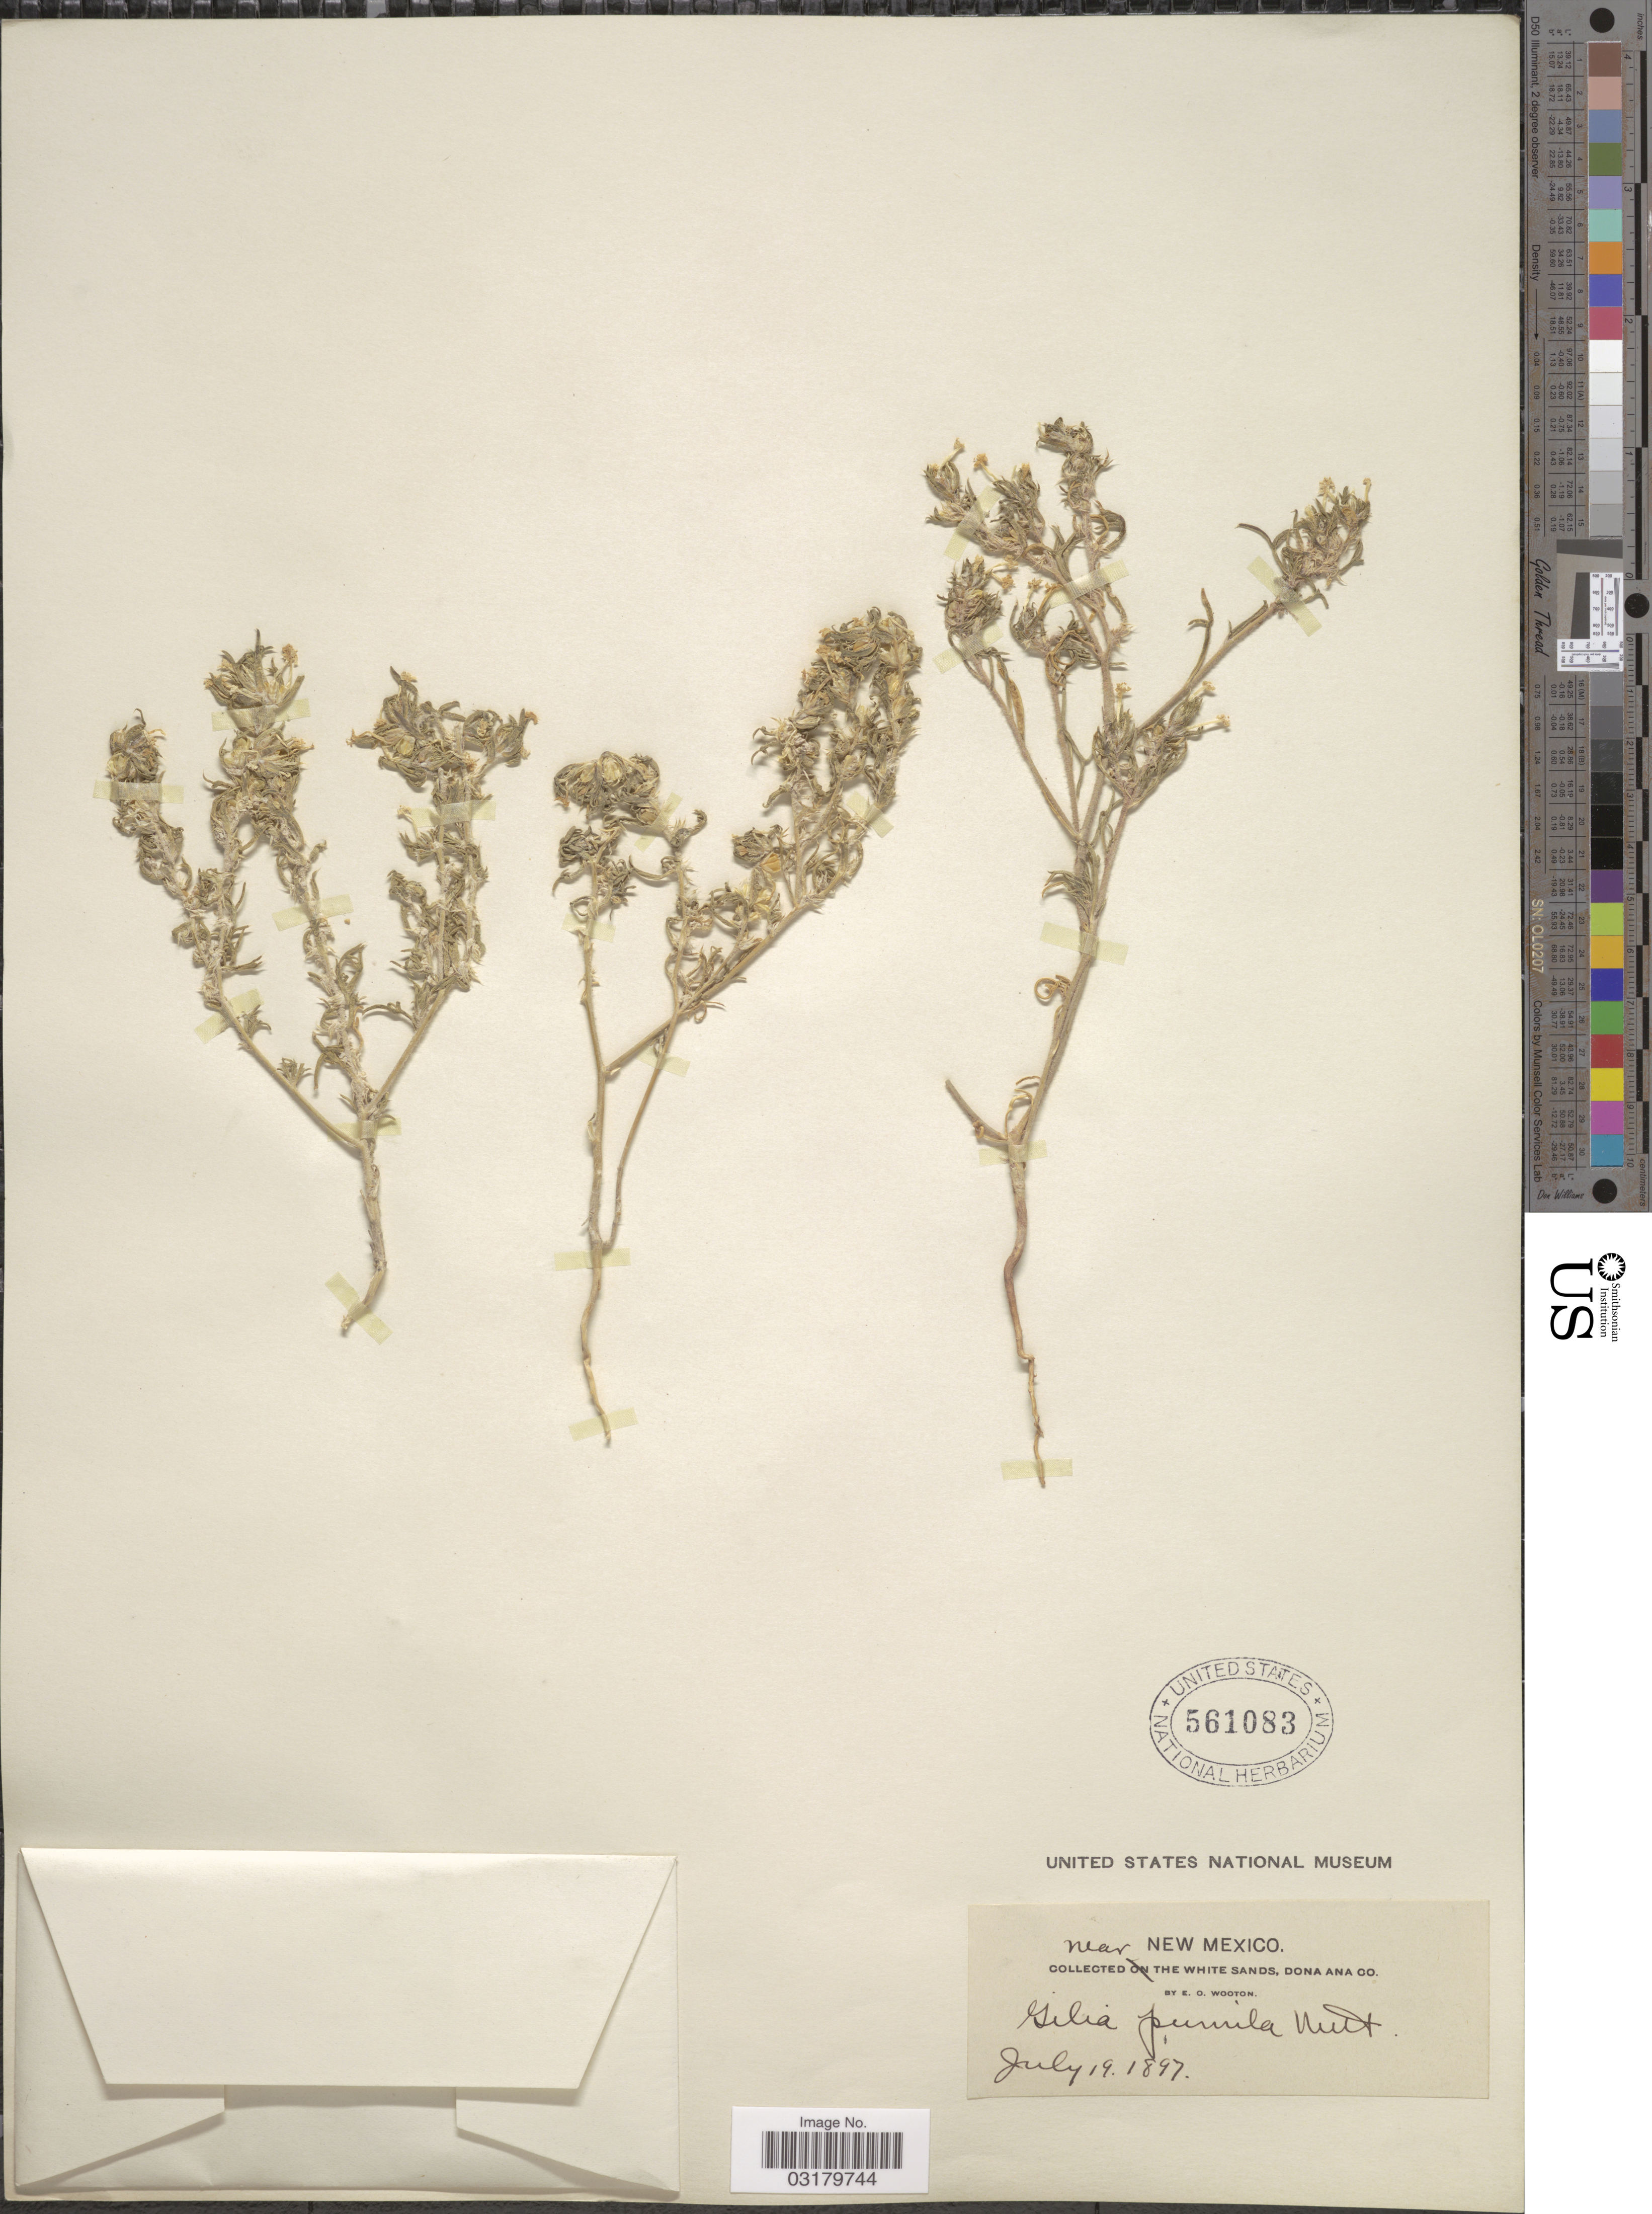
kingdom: Plantae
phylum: Tracheophyta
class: Magnoliopsida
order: Ericales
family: Polemoniaceae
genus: Ipomopsis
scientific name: Ipomopsis pumila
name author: (Nutt.) V.E. Grant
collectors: E. O. Wooton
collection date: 1897-07-19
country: United States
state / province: New Mexico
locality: Near The White Sands, Dona Ana Co.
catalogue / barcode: US 561083